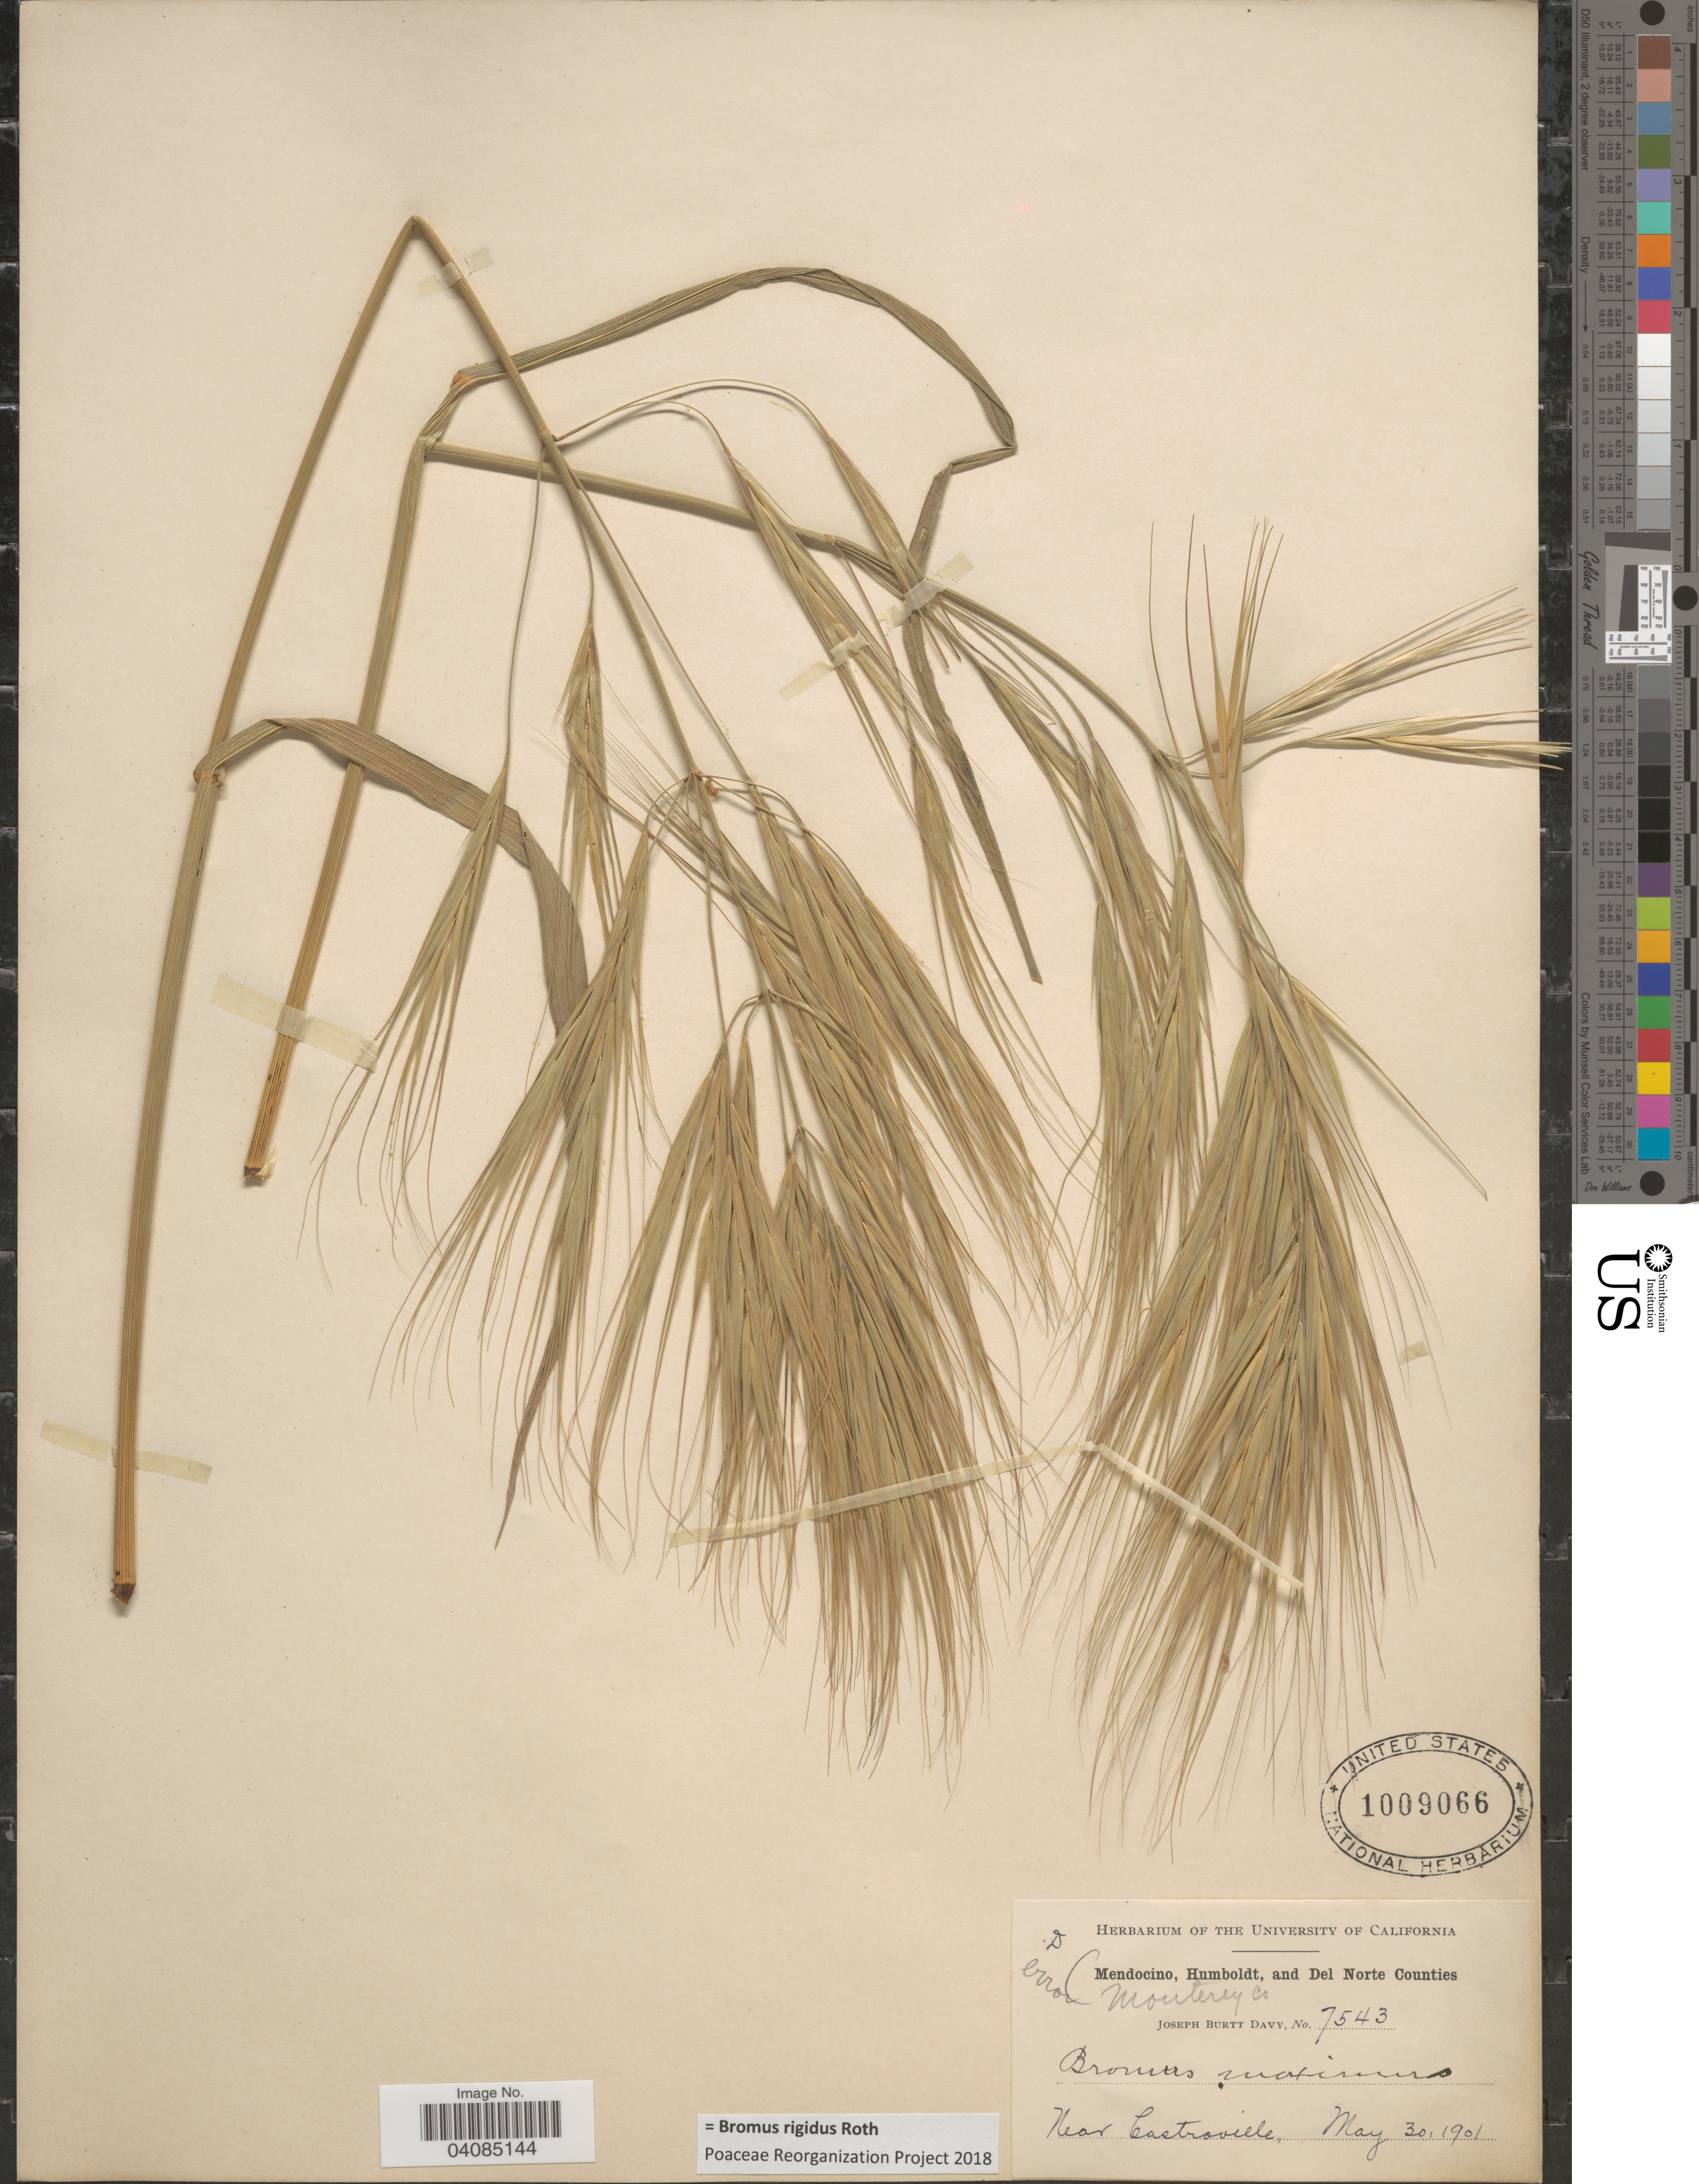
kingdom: Plantae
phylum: Tracheophyta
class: Liliopsida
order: Poales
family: Poaceae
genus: Bromus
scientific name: Bromus rigidus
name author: Roth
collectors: J. Burtt Davy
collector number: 7543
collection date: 1901-05-30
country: United States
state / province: California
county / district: Monterey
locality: Mendocino, Humboldt, and Del Norte Counties. Near Castroville. Monterey Co.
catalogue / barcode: US 1009066